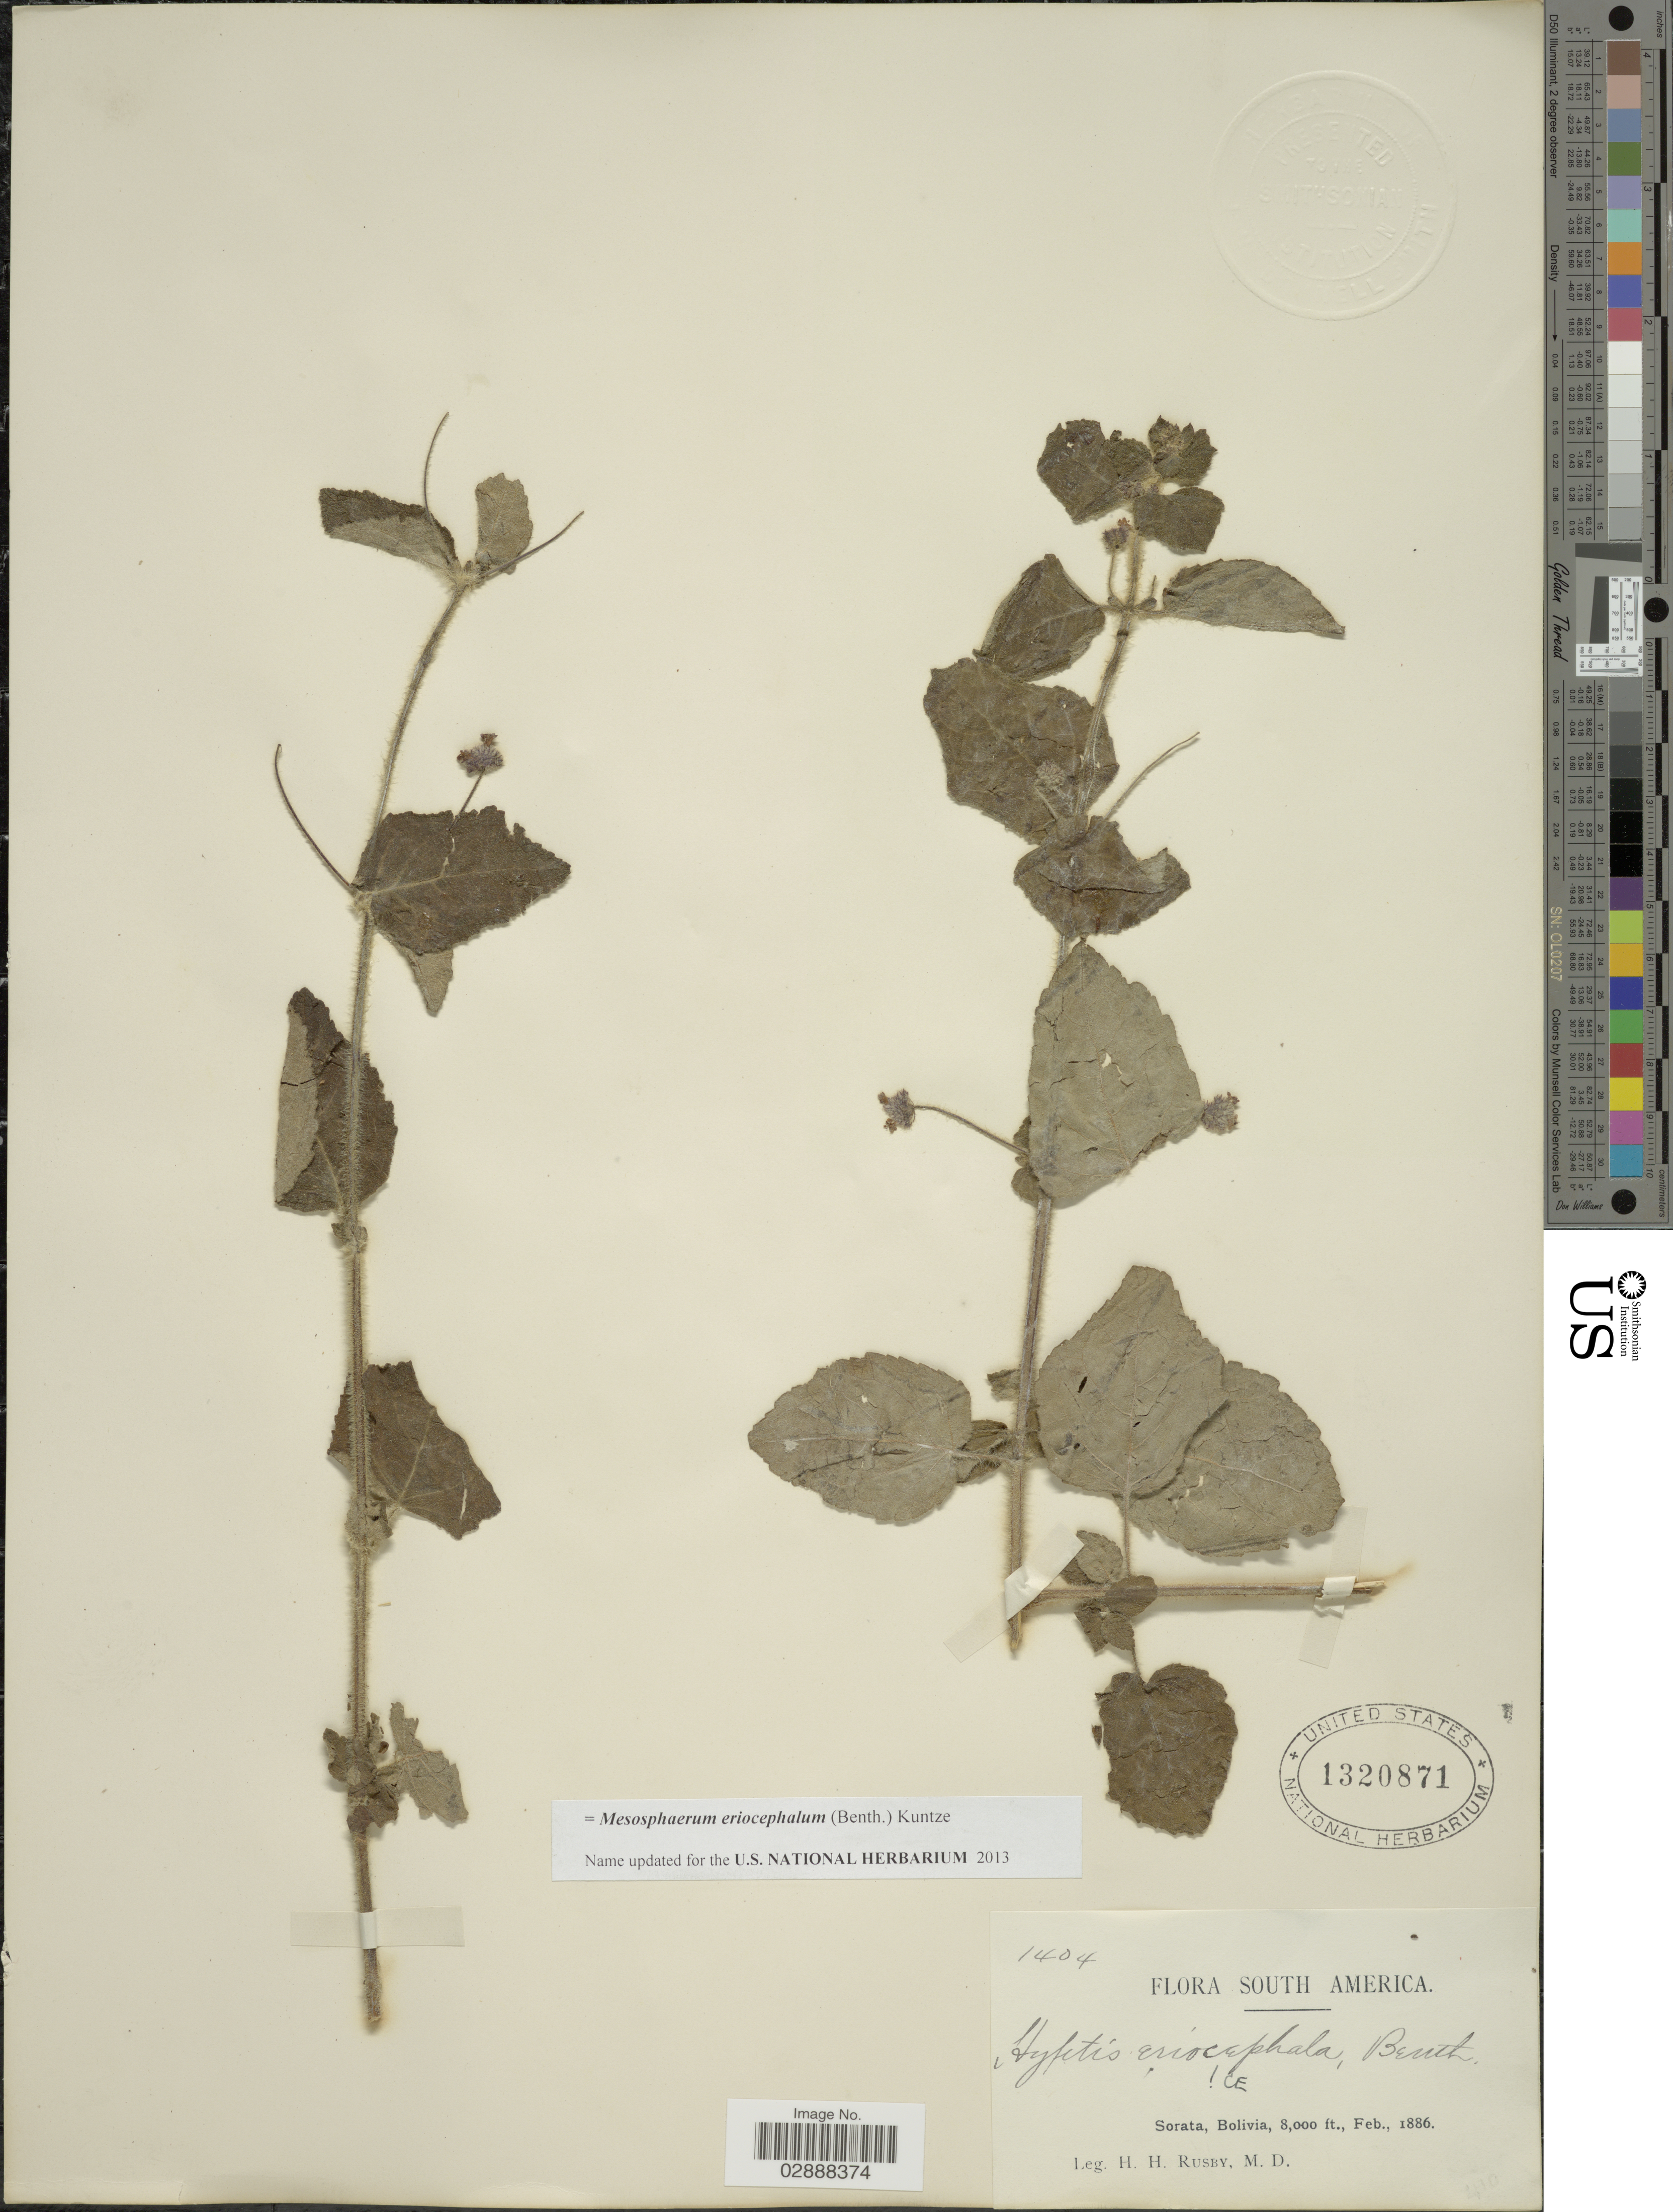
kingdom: Plantae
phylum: Tracheophyta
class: Magnoliopsida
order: Lamiales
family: Lamiaceae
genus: Mesosphaerum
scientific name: Mesosphaerum eriocephalum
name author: (Benth.) Kuntze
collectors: H. H. Rusby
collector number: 1404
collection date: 1886-02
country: Bolivia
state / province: La Páz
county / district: Larecaja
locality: Sorata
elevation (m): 2438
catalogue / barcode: US 1320871